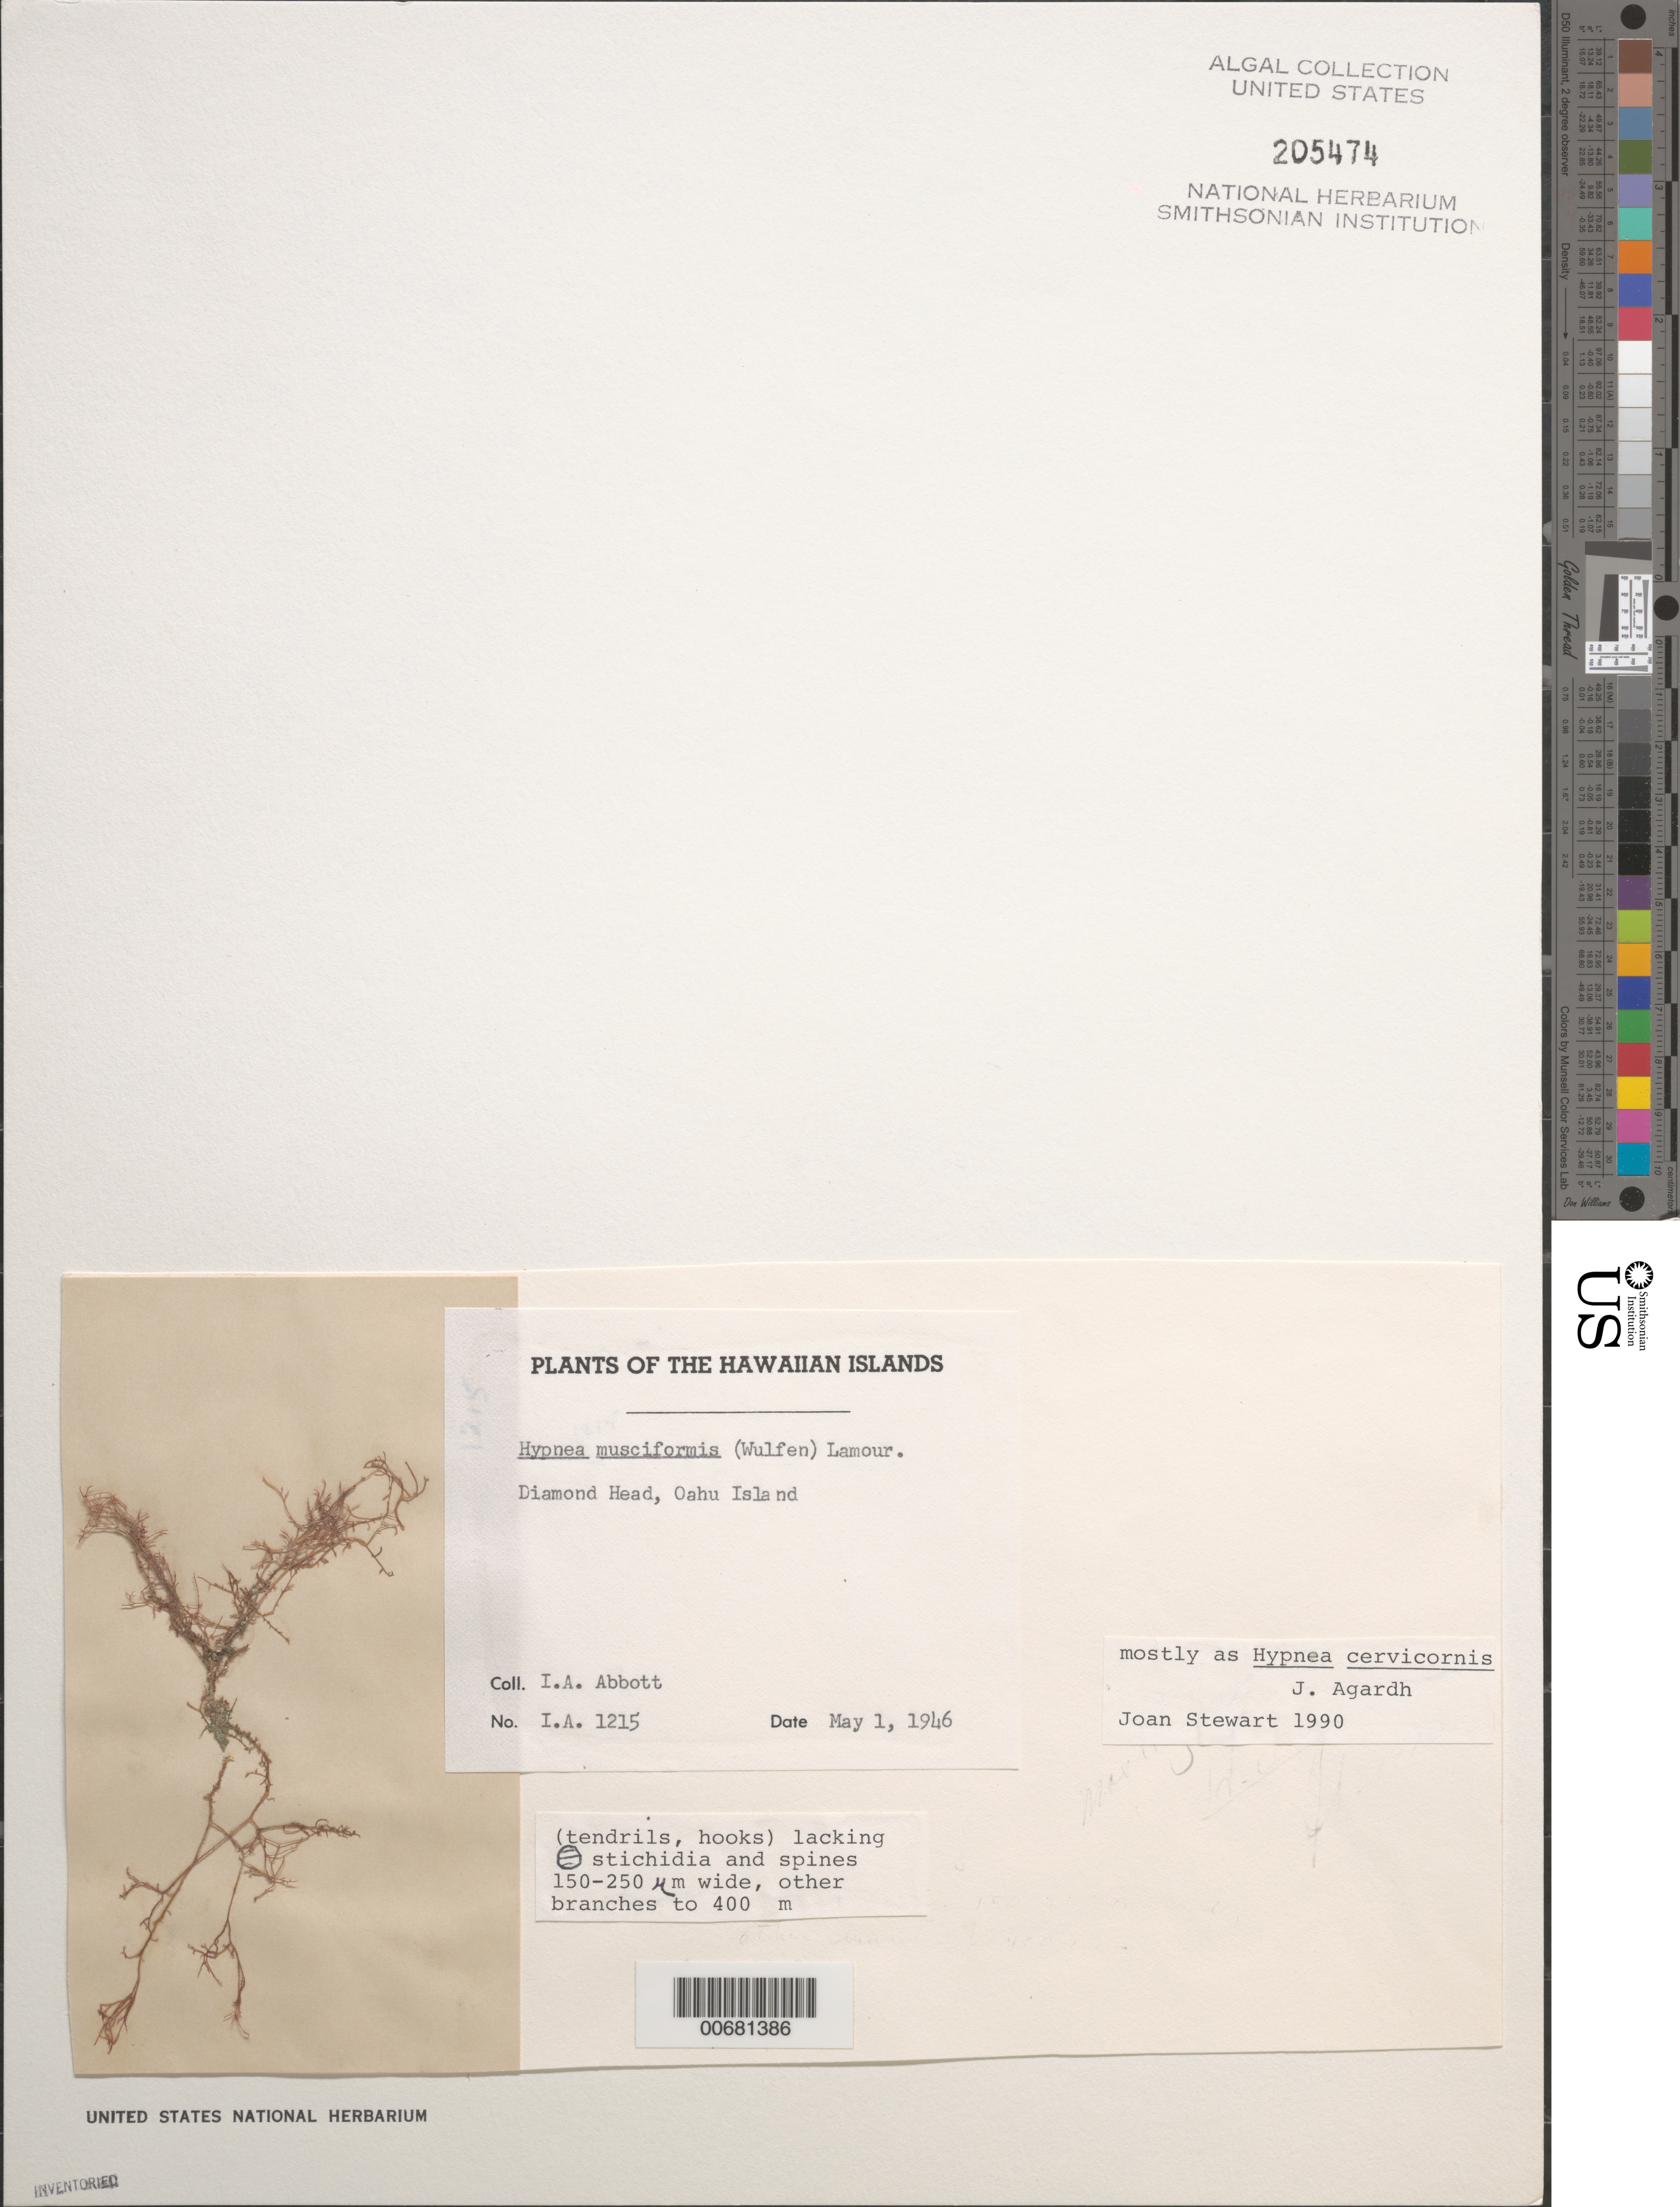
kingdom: Plantae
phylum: Rhodophyta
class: Florideophyceae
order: Gigartinales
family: Cystocloniaceae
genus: Hypnea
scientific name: Hypnea cervicornis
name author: J. Agardh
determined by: Stewart, Joan G.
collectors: I. A. Abbott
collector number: IAA 1215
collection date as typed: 01 May 1946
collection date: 1946-05-01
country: United States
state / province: Hawaii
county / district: Honolulu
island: Oahu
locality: Diamond Head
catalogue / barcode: US 205474